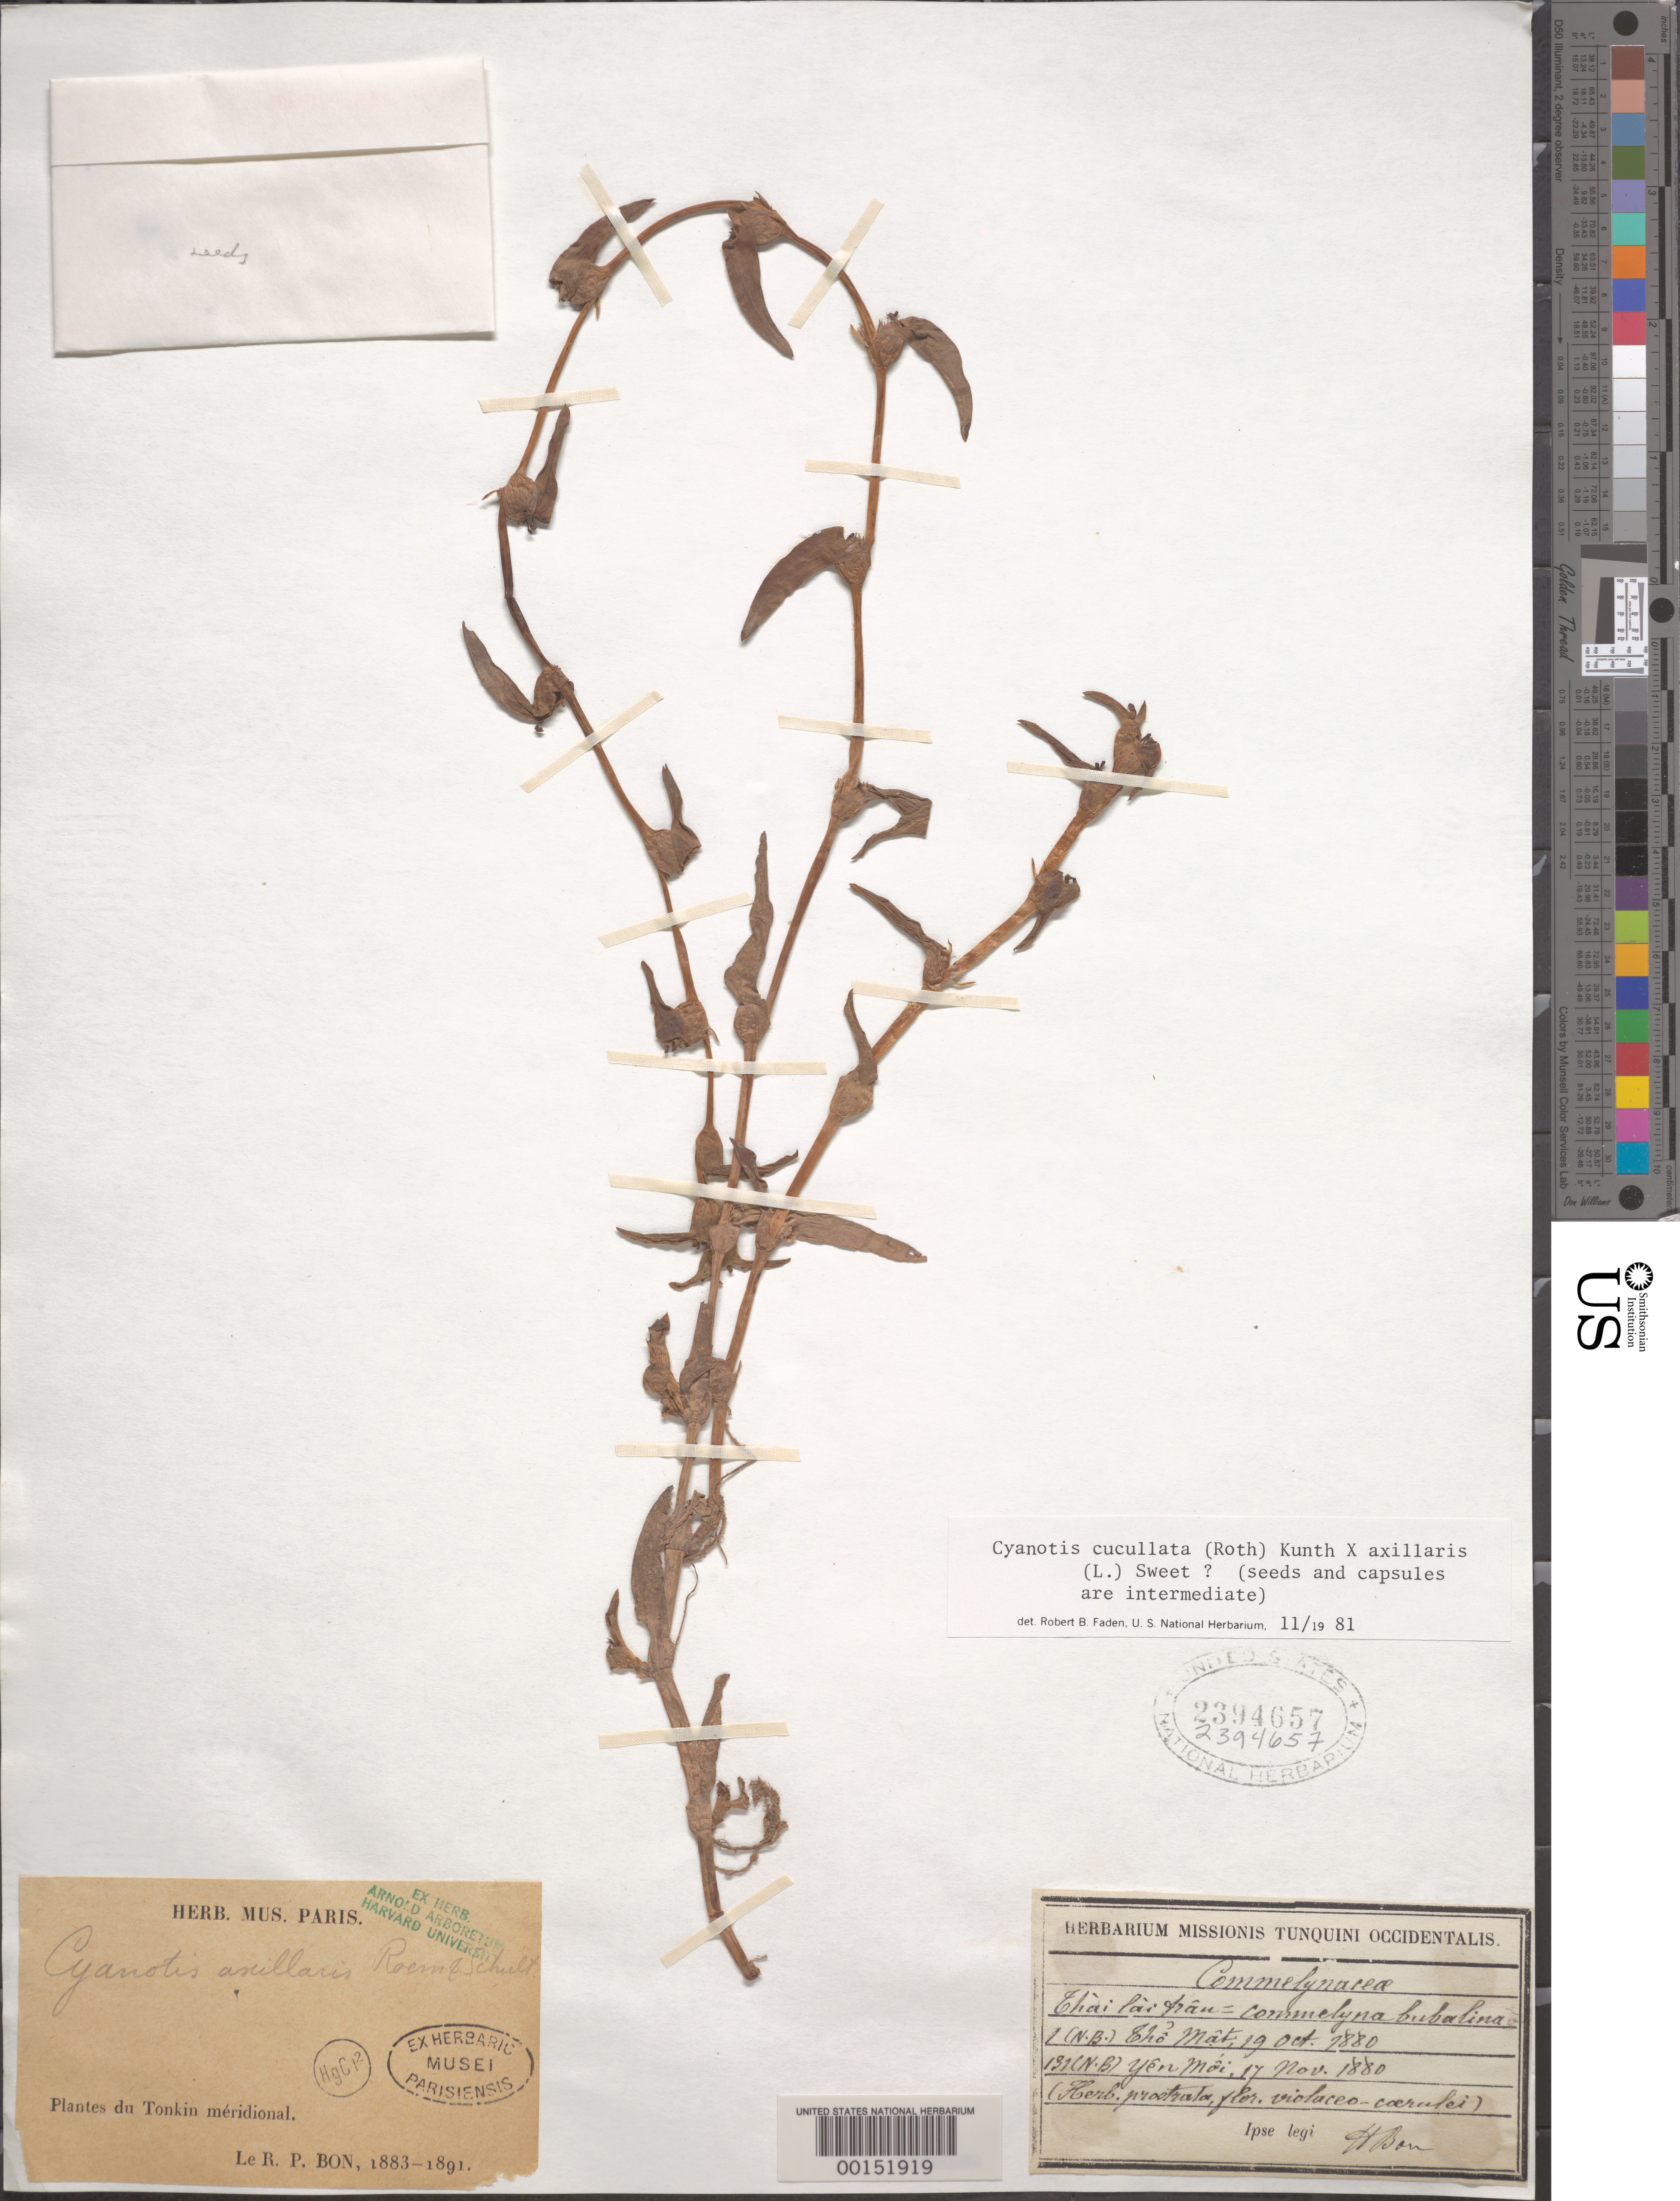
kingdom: Plantae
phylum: Tracheophyta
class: Liliopsida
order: Commelinales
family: Commelinaceae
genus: Cyanotis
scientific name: Cyanotis cucullata x C. axillaris (L.) D. Don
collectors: H. F. Bon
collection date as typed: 1880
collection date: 1880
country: Vietnam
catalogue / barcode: US 2394657